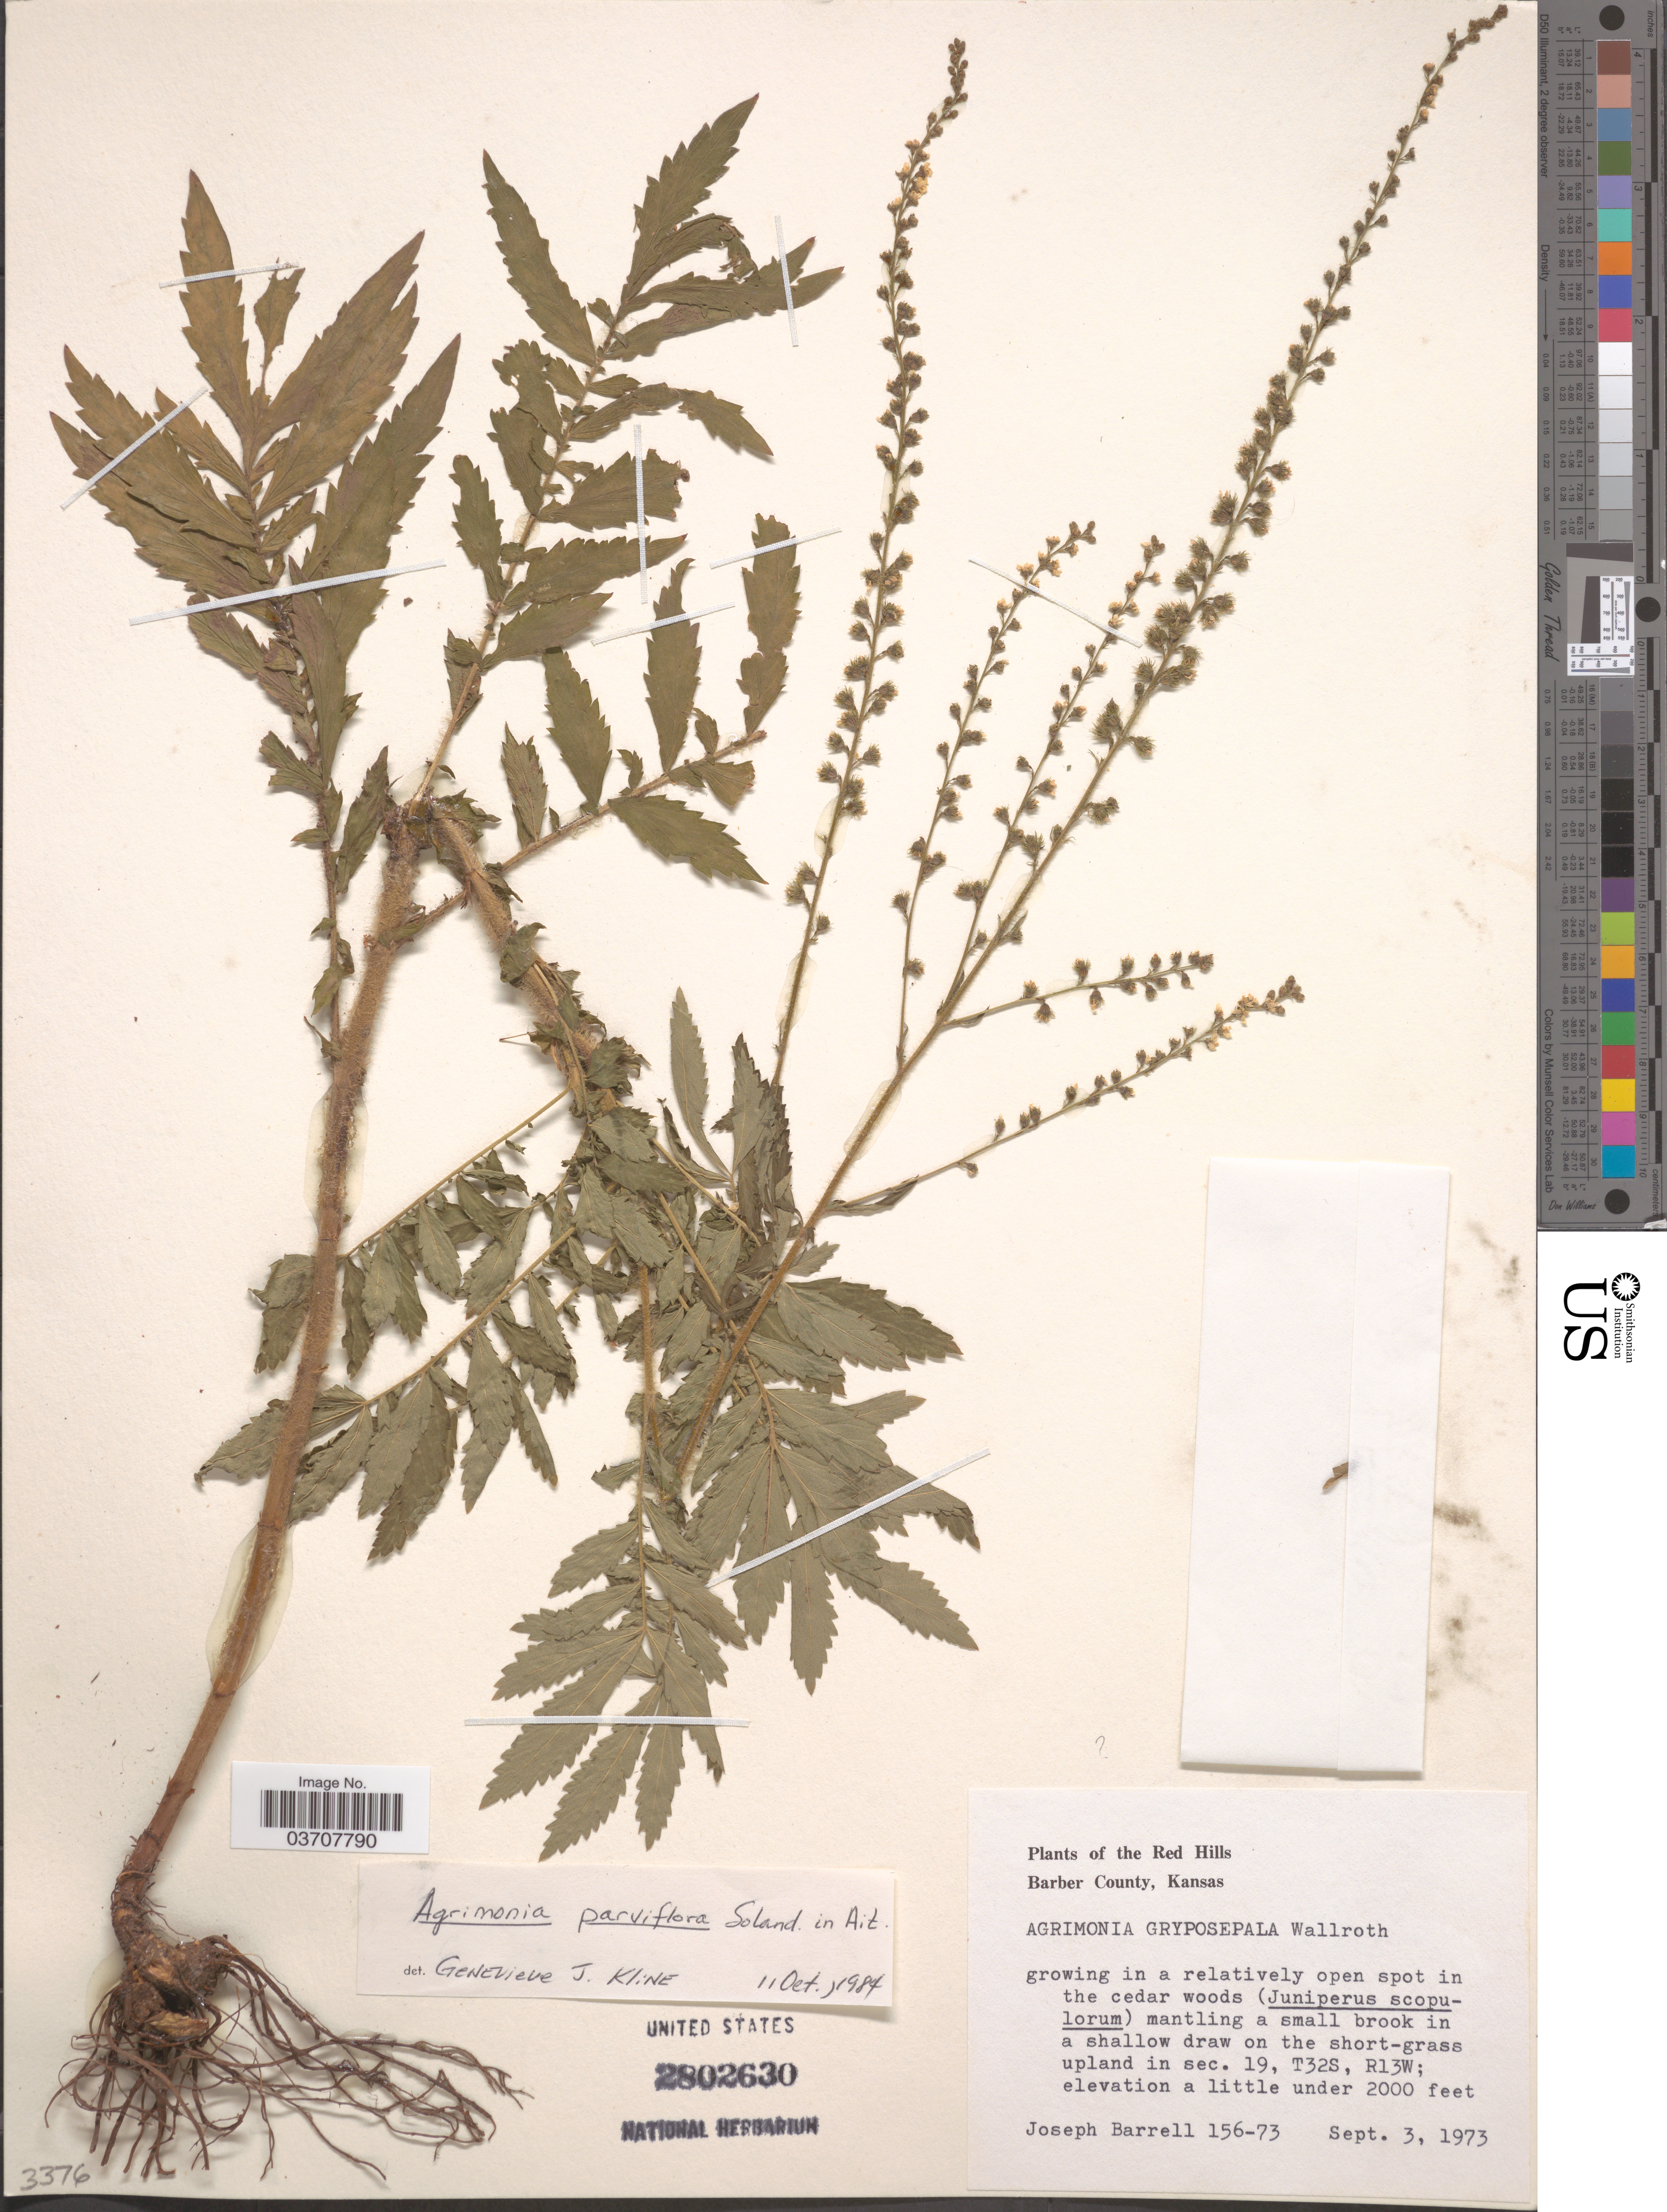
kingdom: Plantae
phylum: Tracheophyta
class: Magnoliopsida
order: Rosales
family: Rosaceae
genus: Agrimonia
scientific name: Agrimonia parviflora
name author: Aiton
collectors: J. Barrell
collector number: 156-73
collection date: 1973-09-03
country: United States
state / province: Kansas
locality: The Red Hills. Barber County. In sec. 19, T32S, R13W.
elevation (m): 610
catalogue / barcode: US 2802630